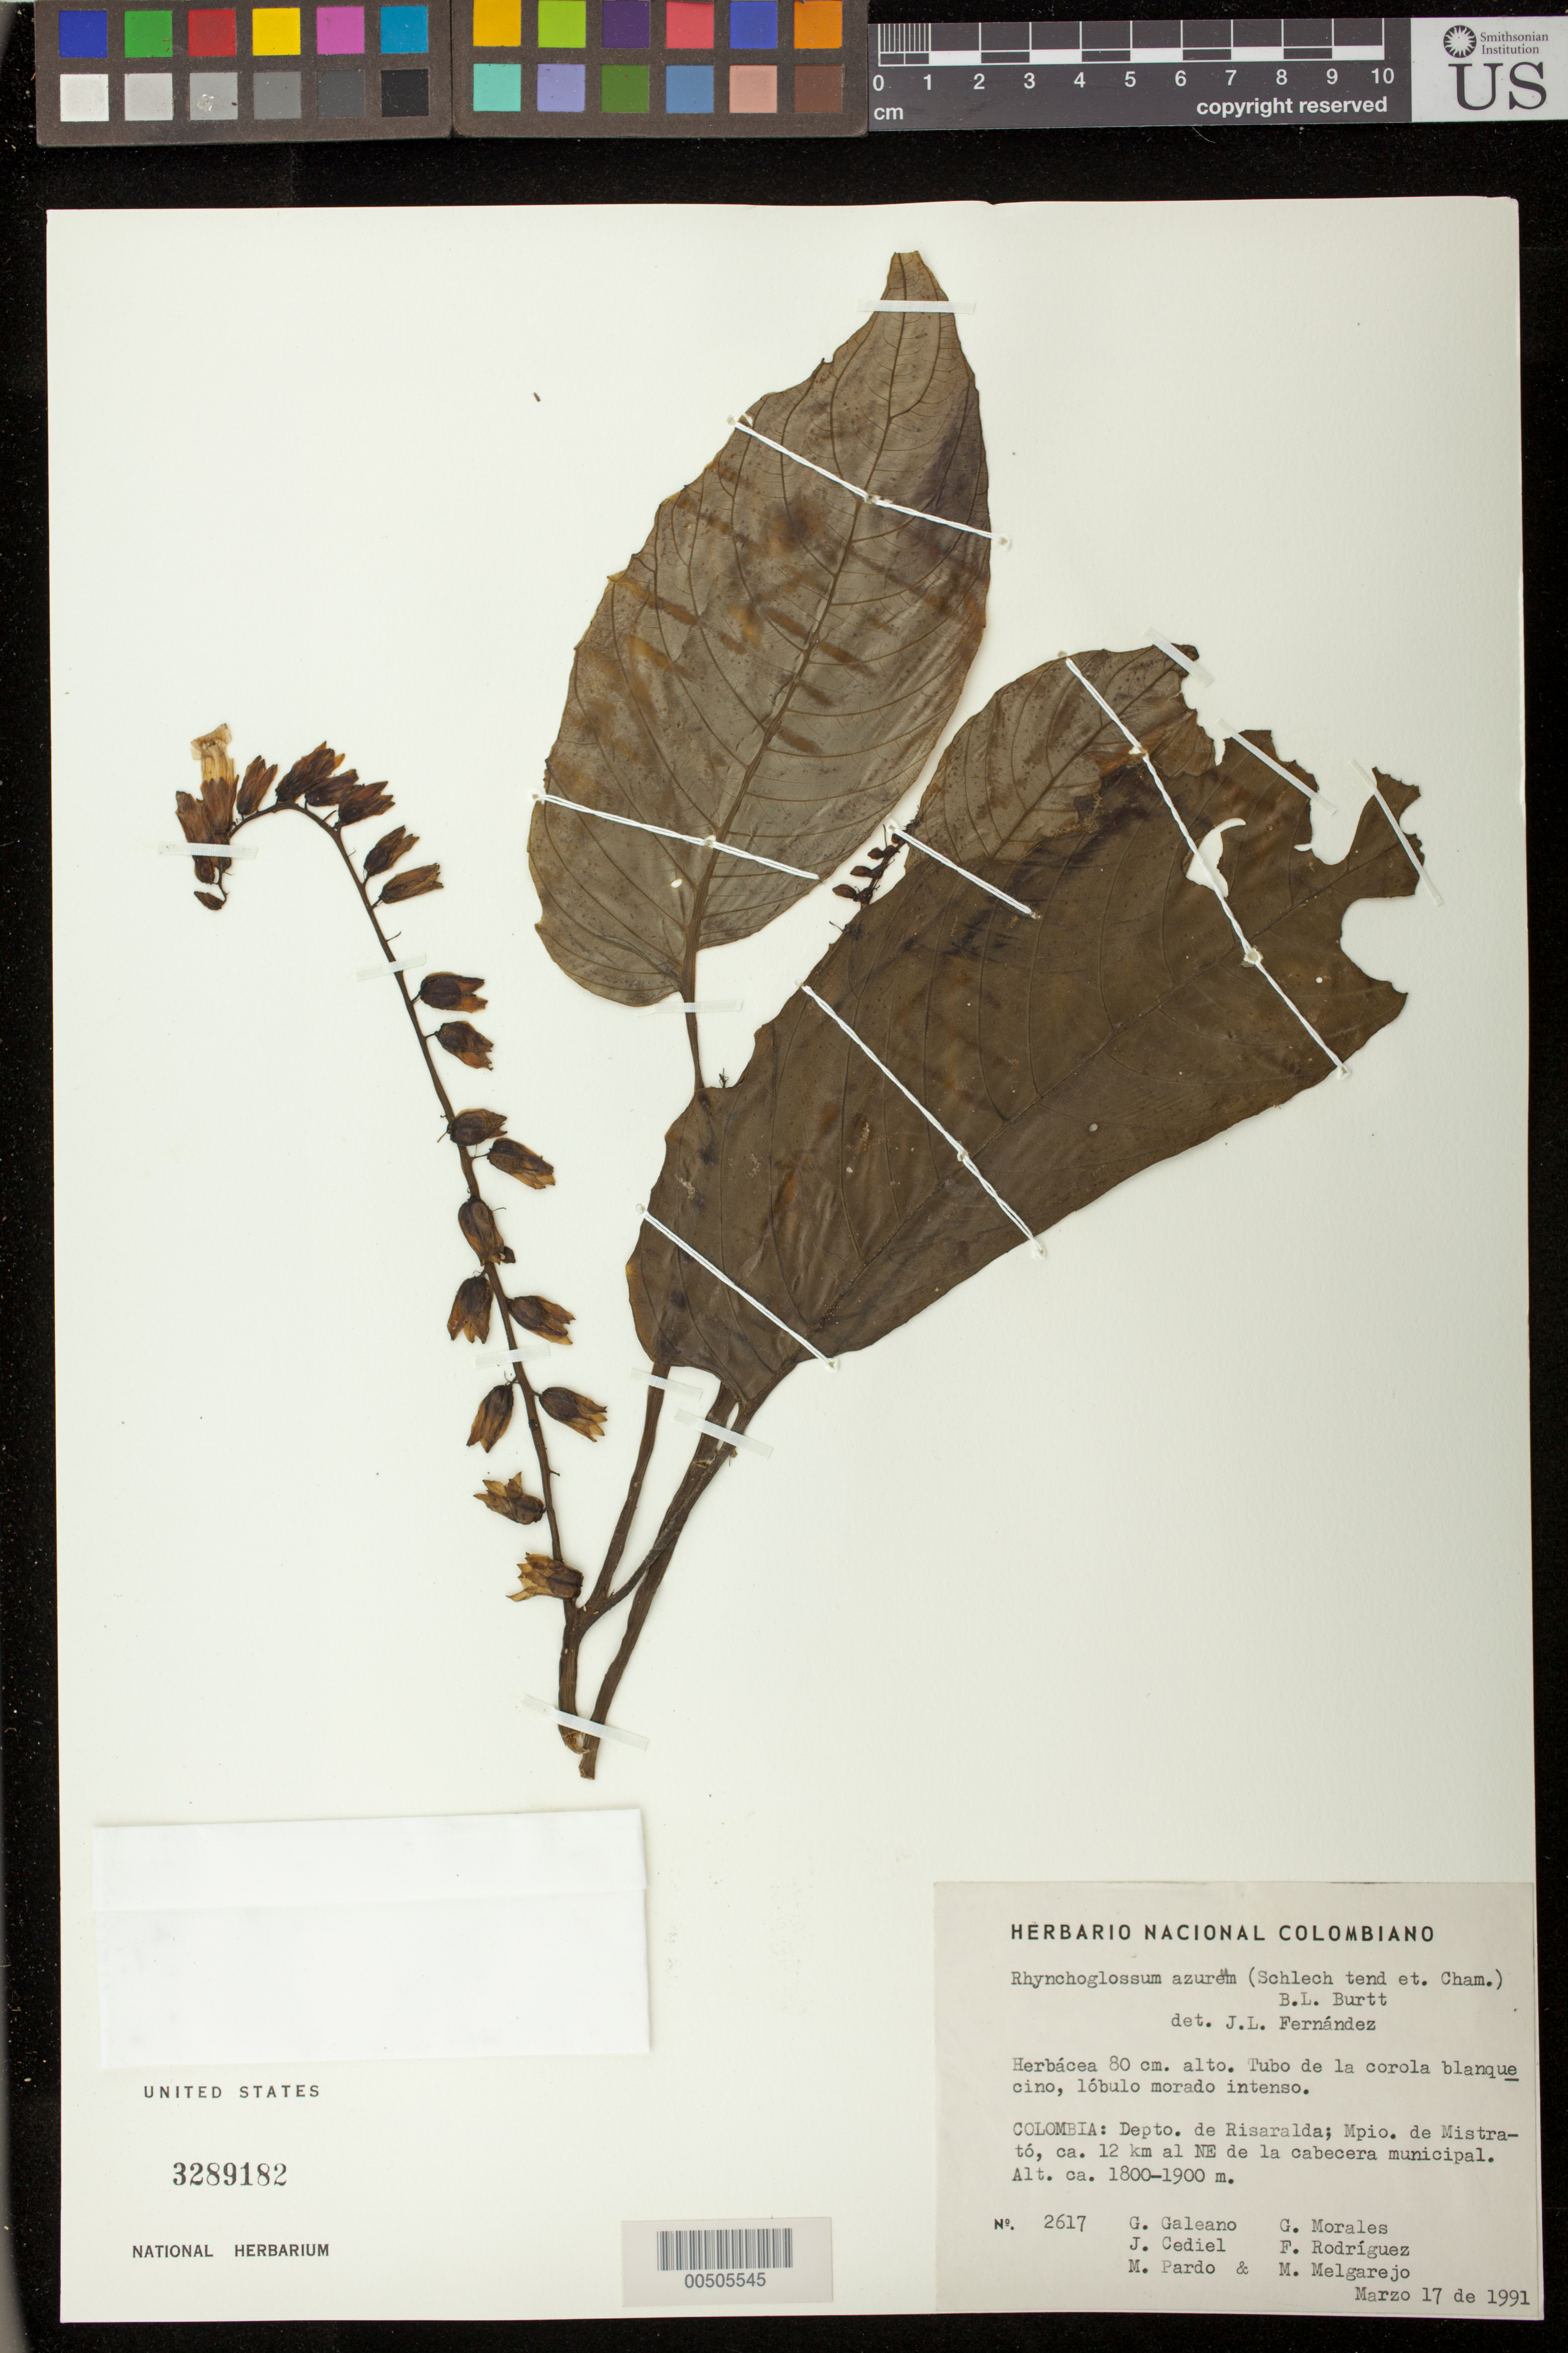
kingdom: Plantae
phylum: Tracheophyta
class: Magnoliopsida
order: Lamiales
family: Gesneriaceae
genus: Rhynchoglossum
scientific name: Rhynchoglossum azureum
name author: (Schltdl.) B.L. Burtt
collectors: G. A. Galeano, G. Morales, J. Cediel, F. Rodriguez, M. Pardo & M. Melgarejo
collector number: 2617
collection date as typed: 17 Mar 1991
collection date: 1991-03-17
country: Colombia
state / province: Risaralda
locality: Mistrato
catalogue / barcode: US 3289182